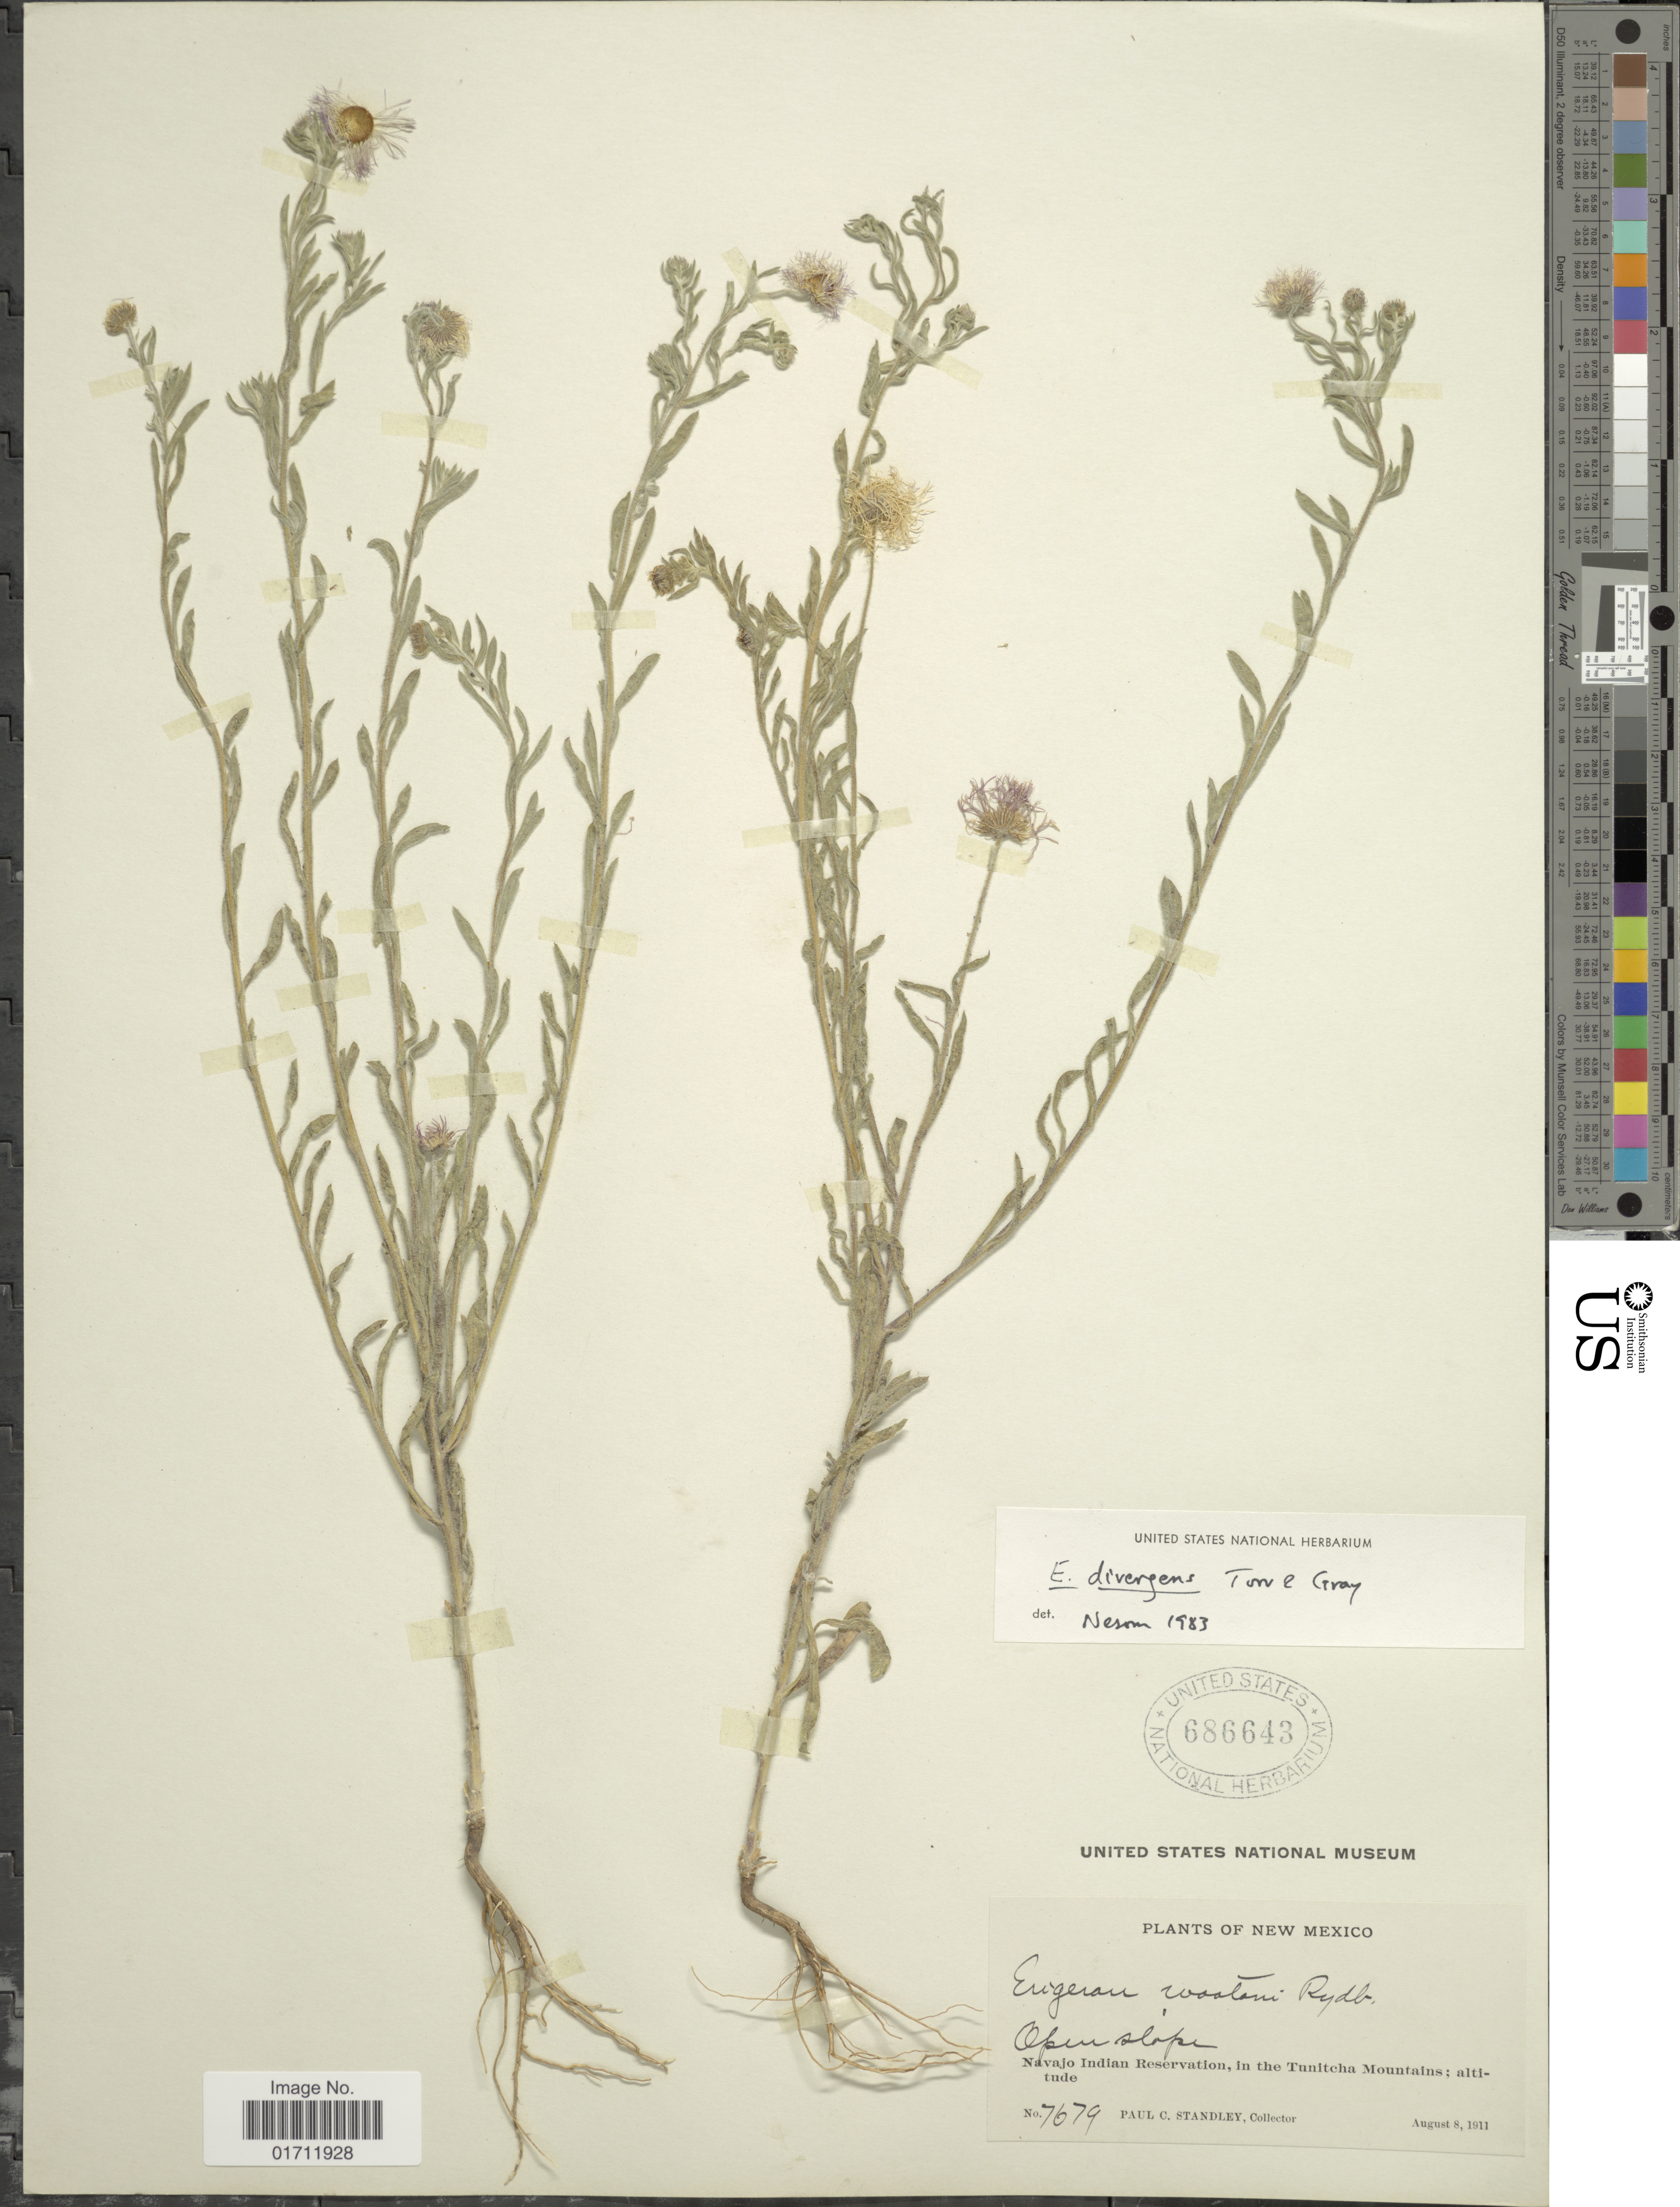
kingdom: Plantae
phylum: Tracheophyta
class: Magnoliopsida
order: Asterales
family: Asteraceae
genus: Erigeron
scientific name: Erigeron divergens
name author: Torr. & A. Gray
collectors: P. C. Standley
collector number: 7679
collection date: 1911-08-08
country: United States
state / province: New Mexico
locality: Open slope, Navajo Indian Reservation, in the Tunitcha Mountains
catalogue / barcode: US 686643